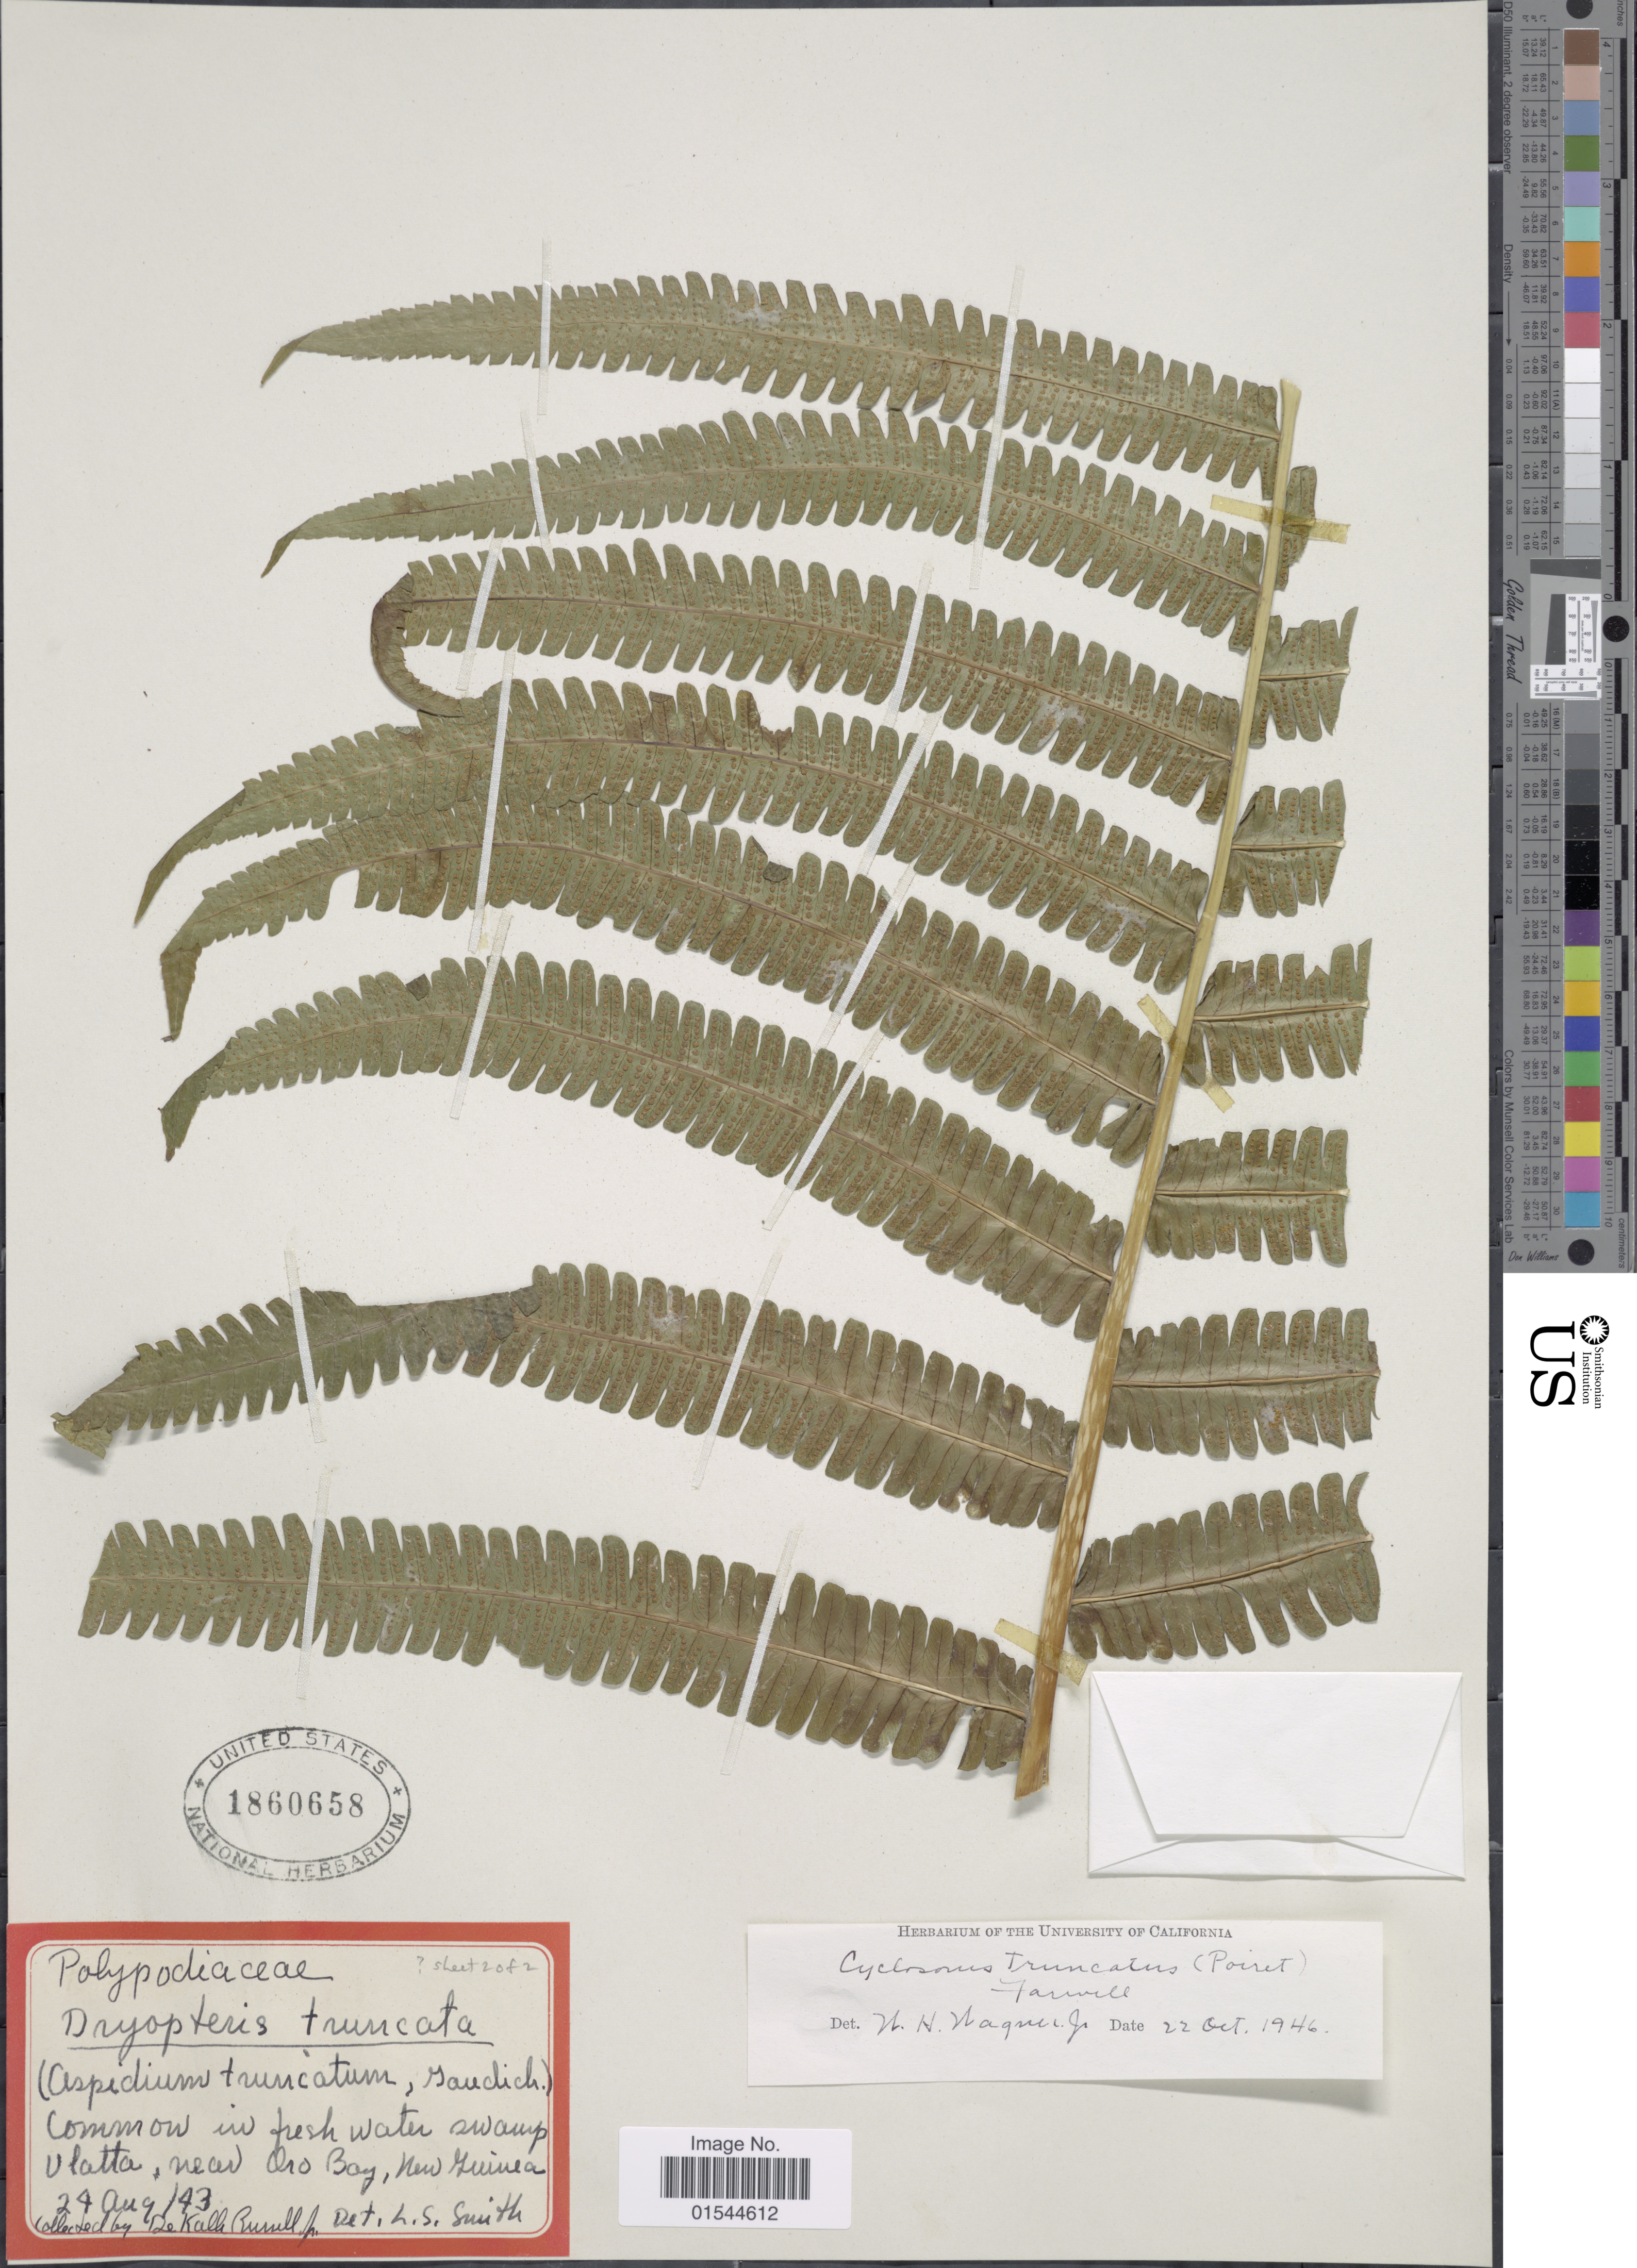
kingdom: Plantae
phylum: Tracheophyta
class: Polypodiopsida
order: Polypodiales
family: Thelypteridaceae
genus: Pneumatopteris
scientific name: Pneumatopteris truncata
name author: (Poir.) Holttum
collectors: D. K. Russell Jr.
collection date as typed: Transcribed d/m/y: 24/8/43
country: Papua New Guinea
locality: In fresh water swamp Vlatta, near Oro Bay, New Guinea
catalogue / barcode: US 1860658